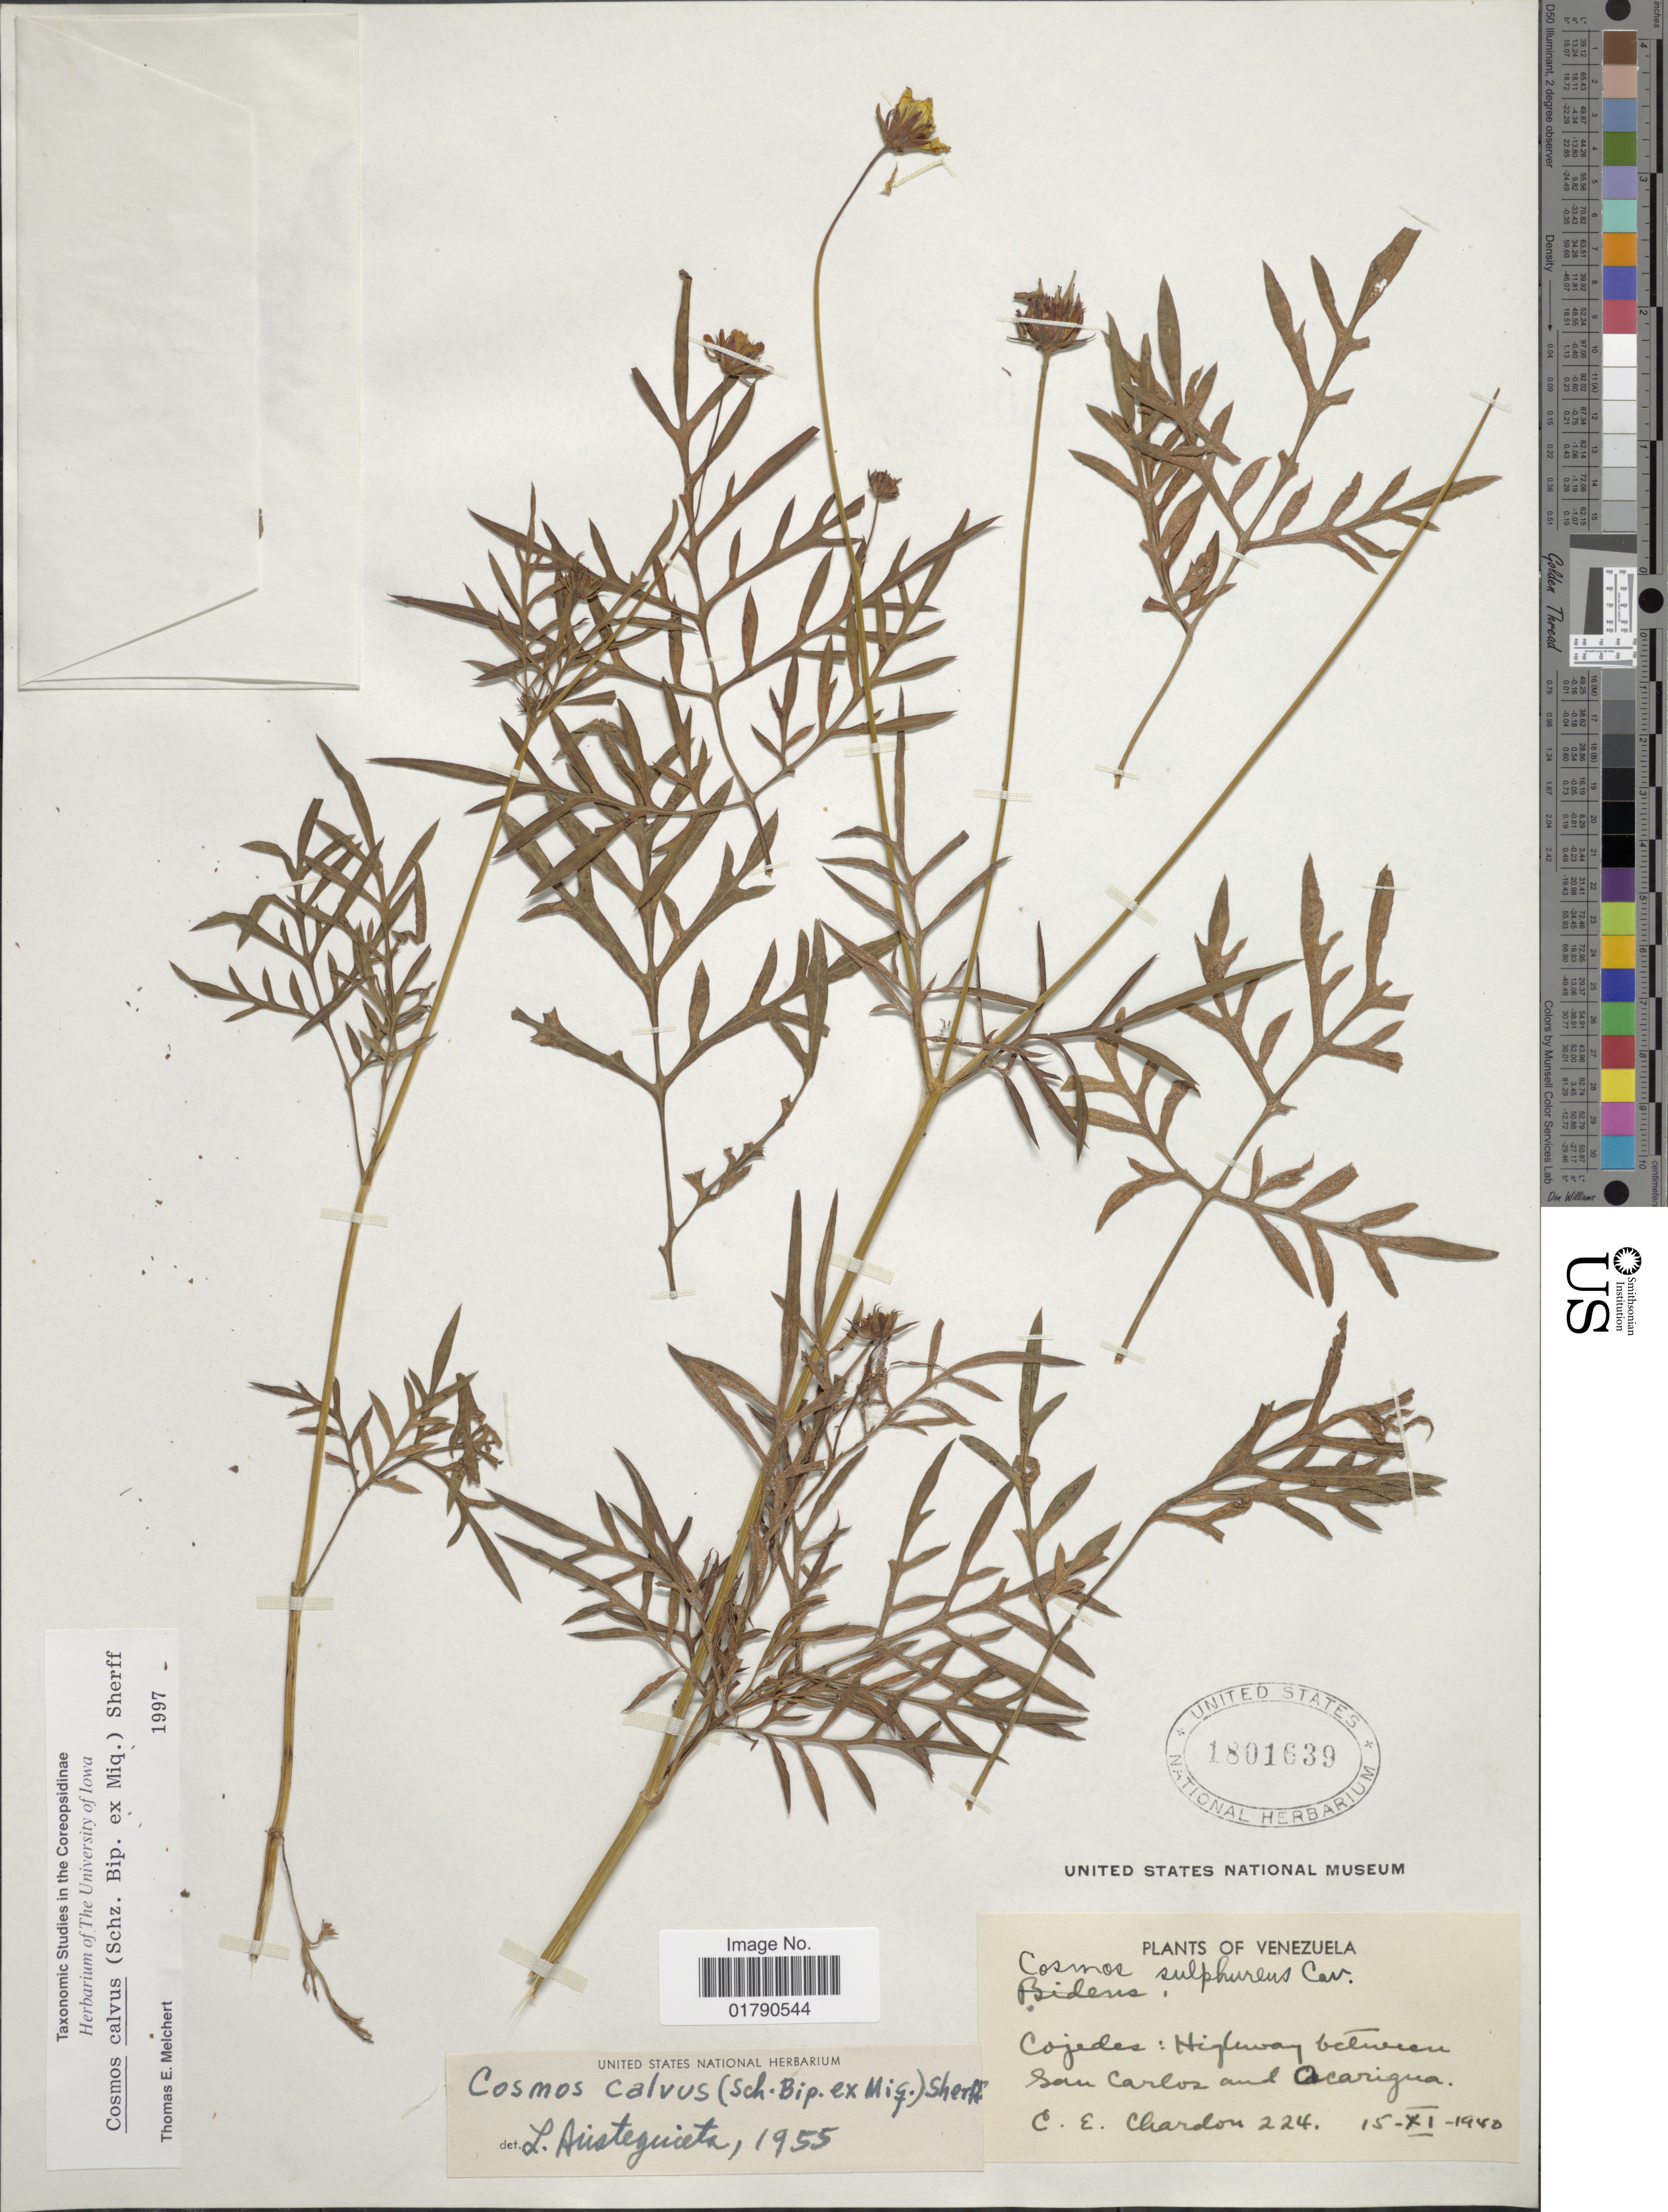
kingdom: Plantae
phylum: Tracheophyta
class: Magnoliopsida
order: Asterales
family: Asteraceae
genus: Cosmos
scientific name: Cosmos calvus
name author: (Sch. Bip. ex Miq.) Sherff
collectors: C. E. Chardón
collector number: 224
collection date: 1940-11-15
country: Venezuela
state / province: Cojedes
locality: Highway between San Carlos and Acarigua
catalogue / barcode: US 1801639